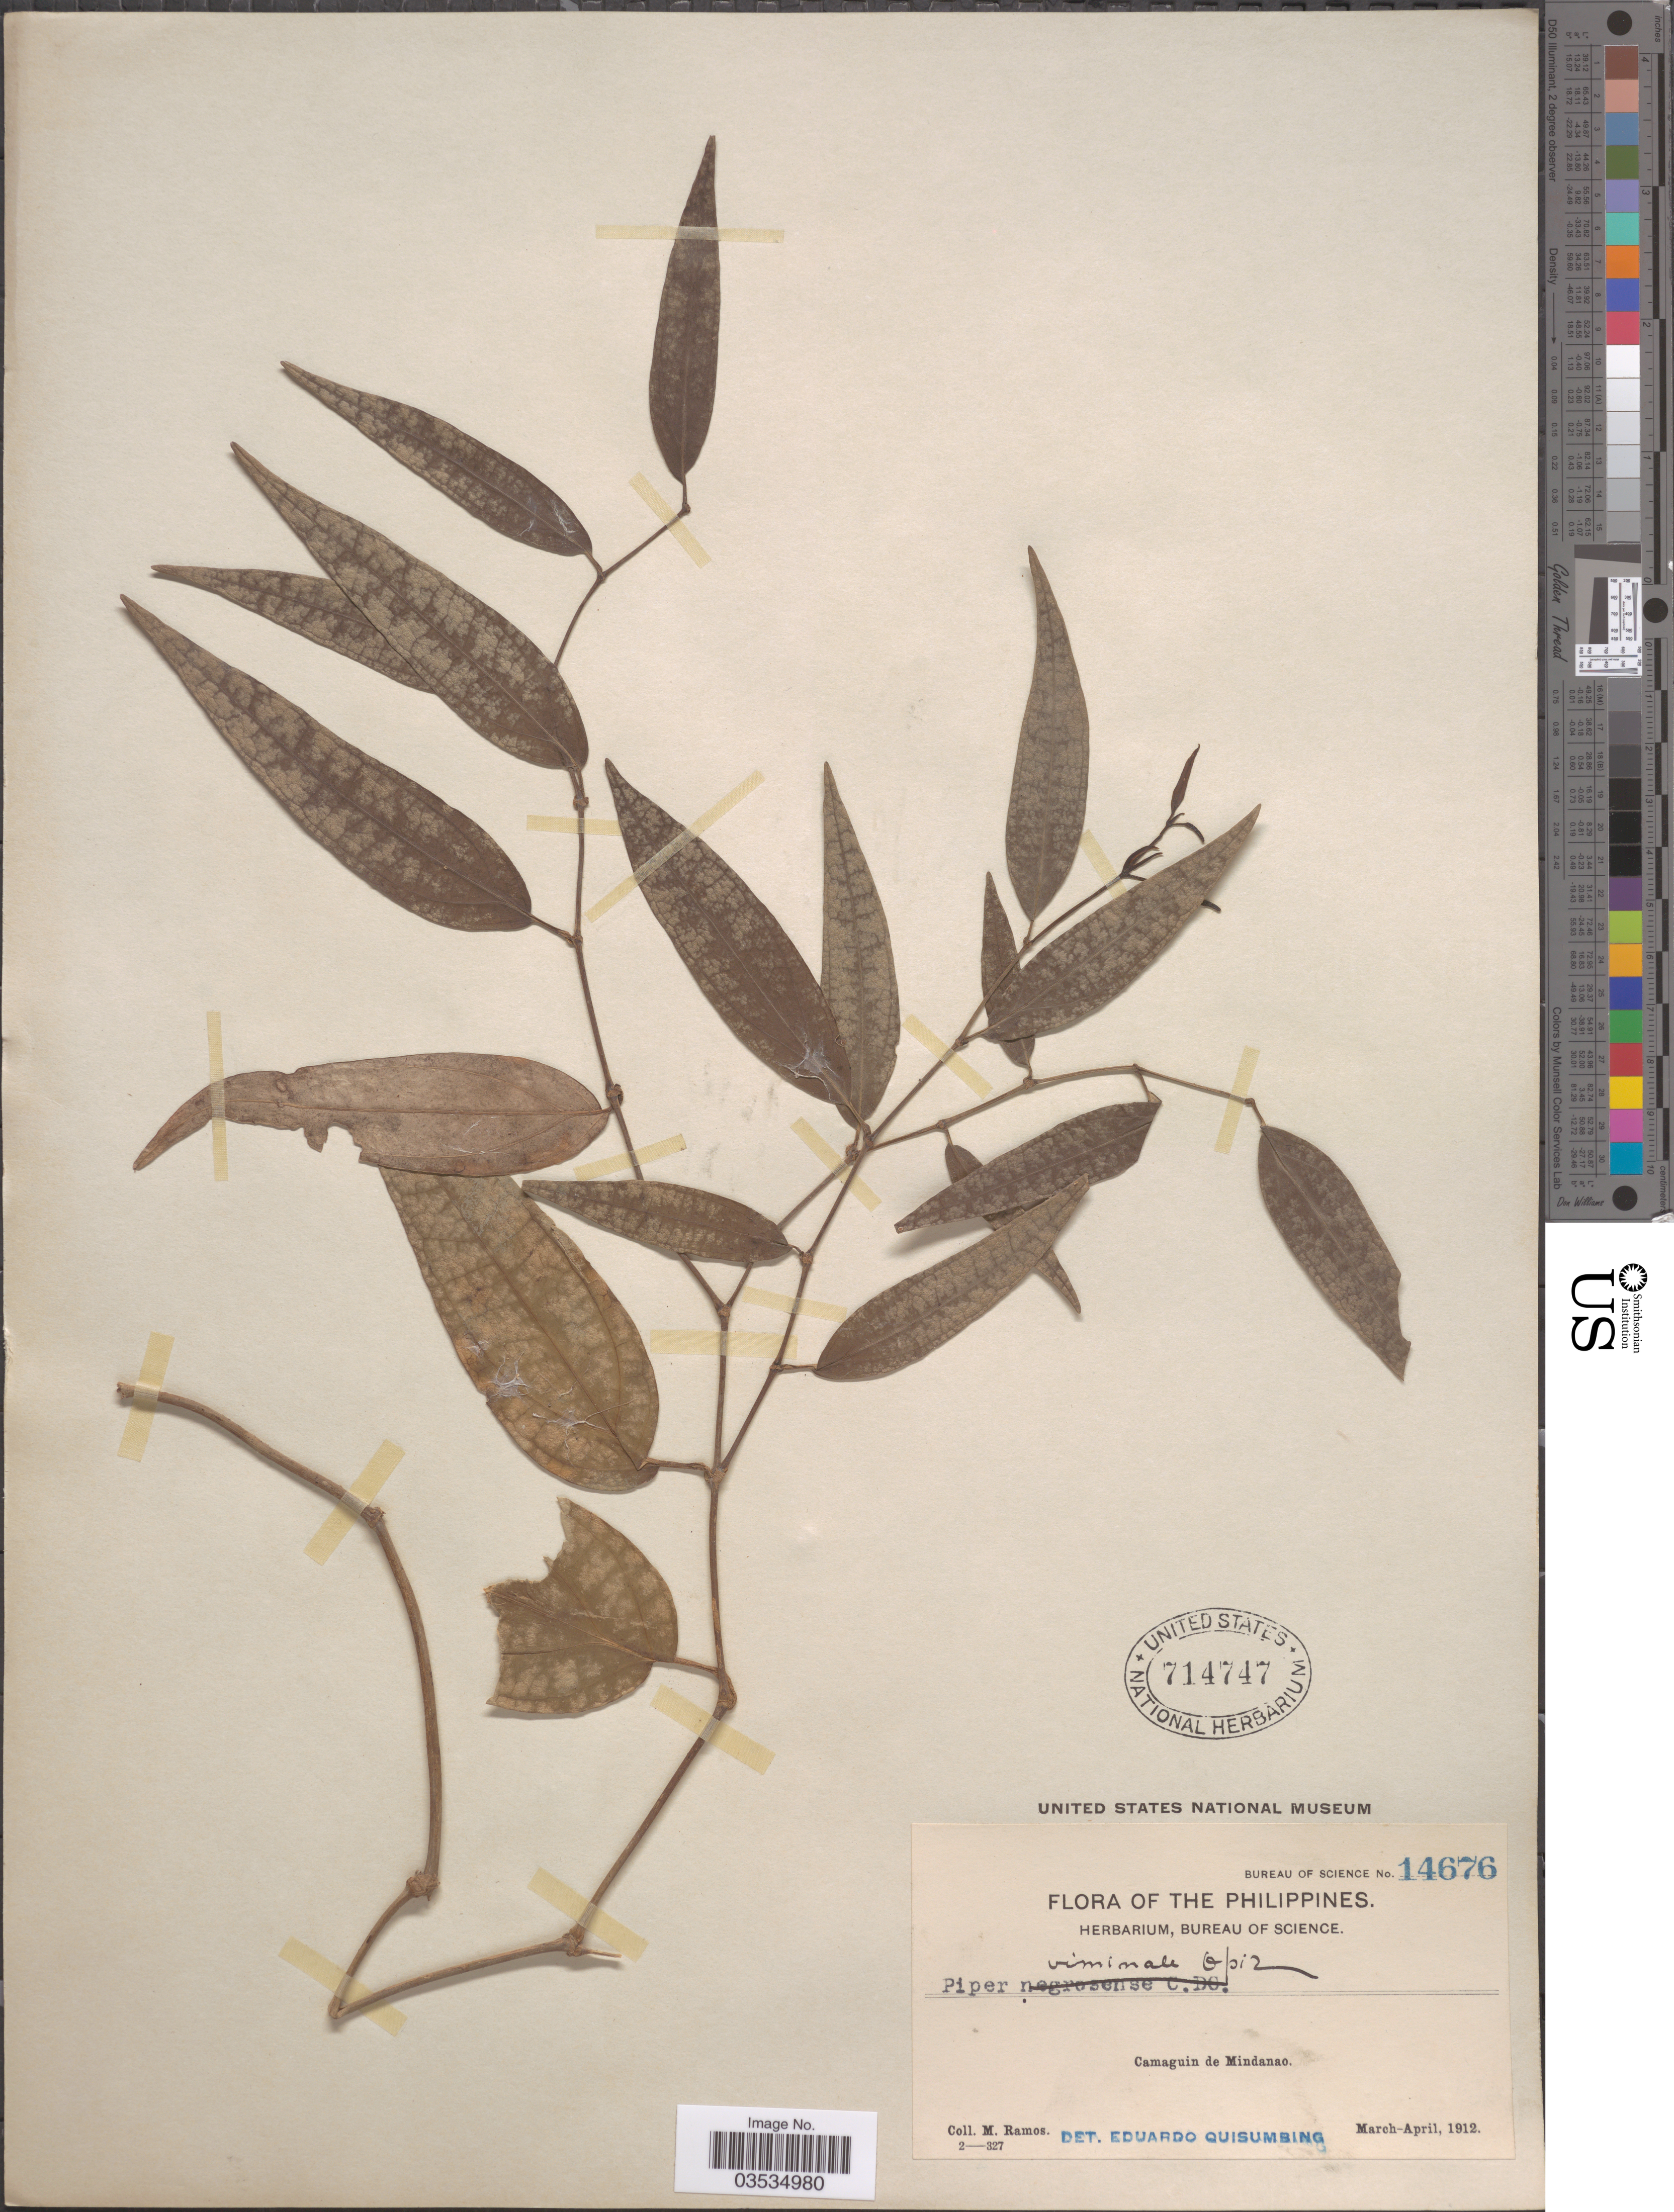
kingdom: Plantae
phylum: Tracheophyta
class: Magnoliopsida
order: Piperales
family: Piperaceae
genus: Piper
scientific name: Piper viminale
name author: Opiz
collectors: M. Ramos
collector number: Bureau of Science 14676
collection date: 1912-03/1912-04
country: Philippines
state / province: Northern Mindanao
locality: Camaguin de Mindanao.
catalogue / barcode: US 714747